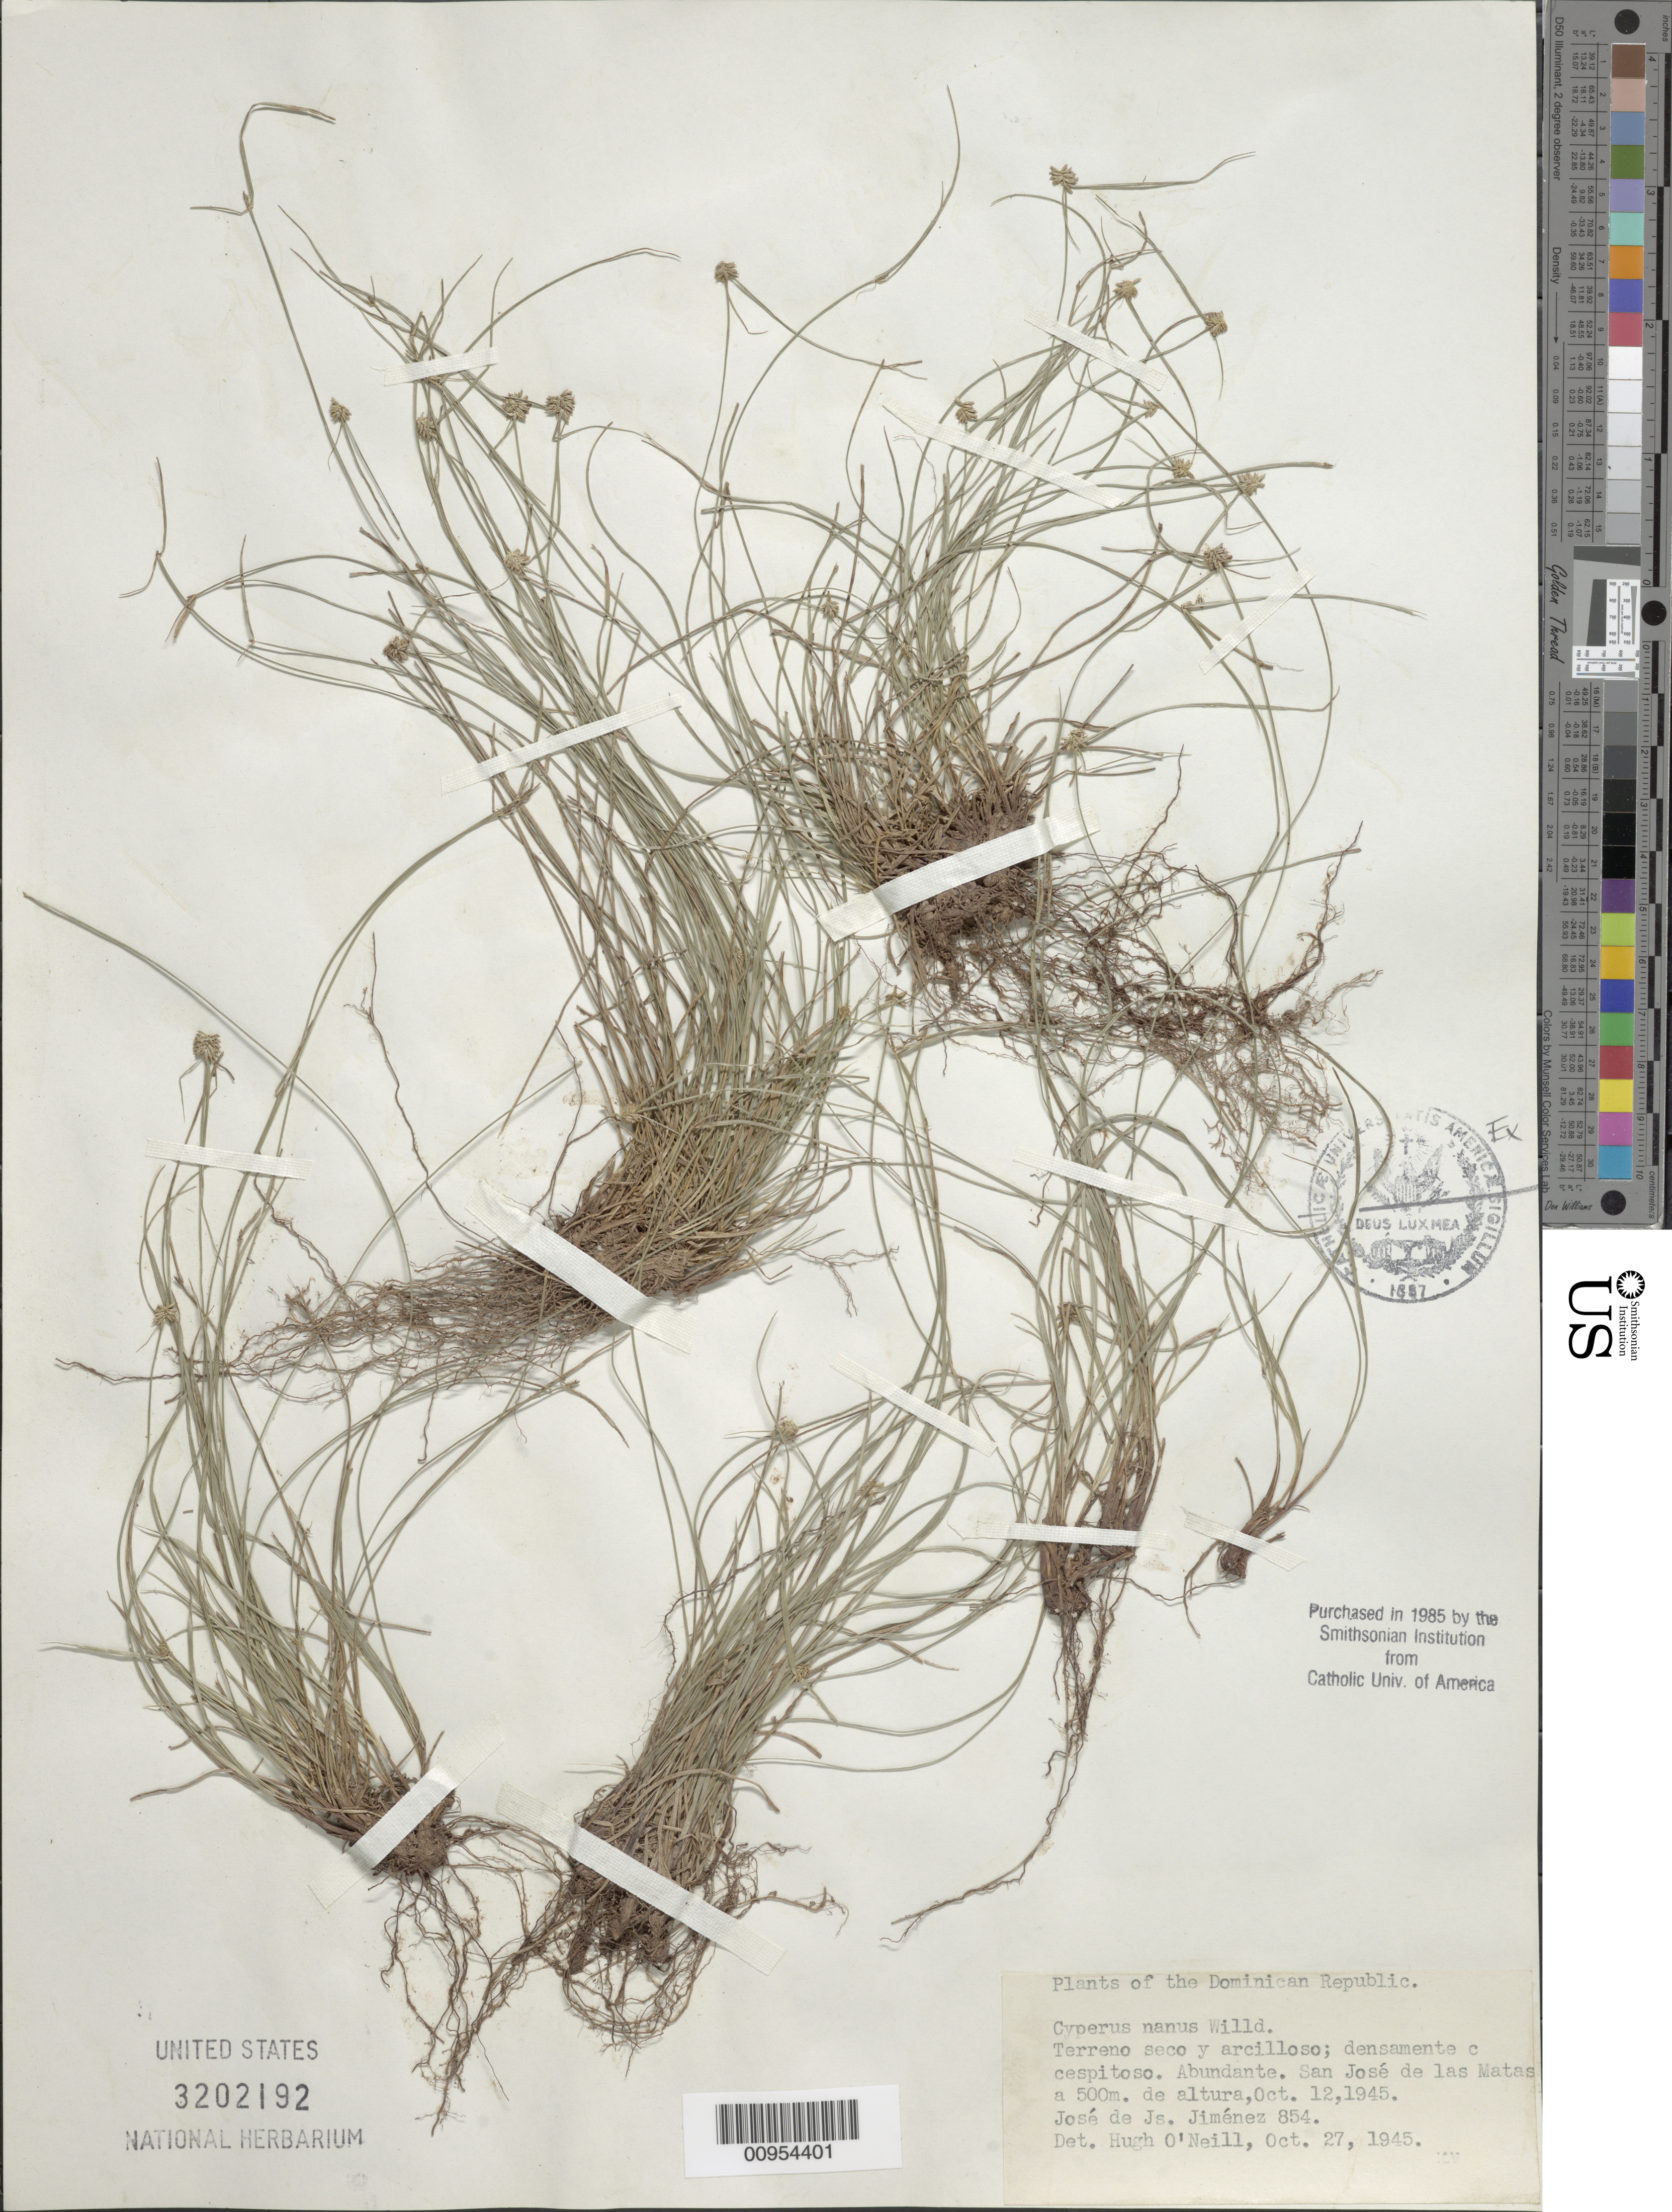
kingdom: Plantae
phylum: Tracheophyta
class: Liliopsida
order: Poales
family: Cyperaceae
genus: Cyperus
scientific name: Cyperus nanus var. nanus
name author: Willd.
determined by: O'Neill, Hugh T.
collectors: J. J. Jiménez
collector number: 854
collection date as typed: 12 Oct 1945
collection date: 1945-10-12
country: Dominican Republic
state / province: Santiago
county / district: San José de las Matas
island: Hispaniola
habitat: Terreno seco y arcilloso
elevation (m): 500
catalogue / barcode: US 3202192